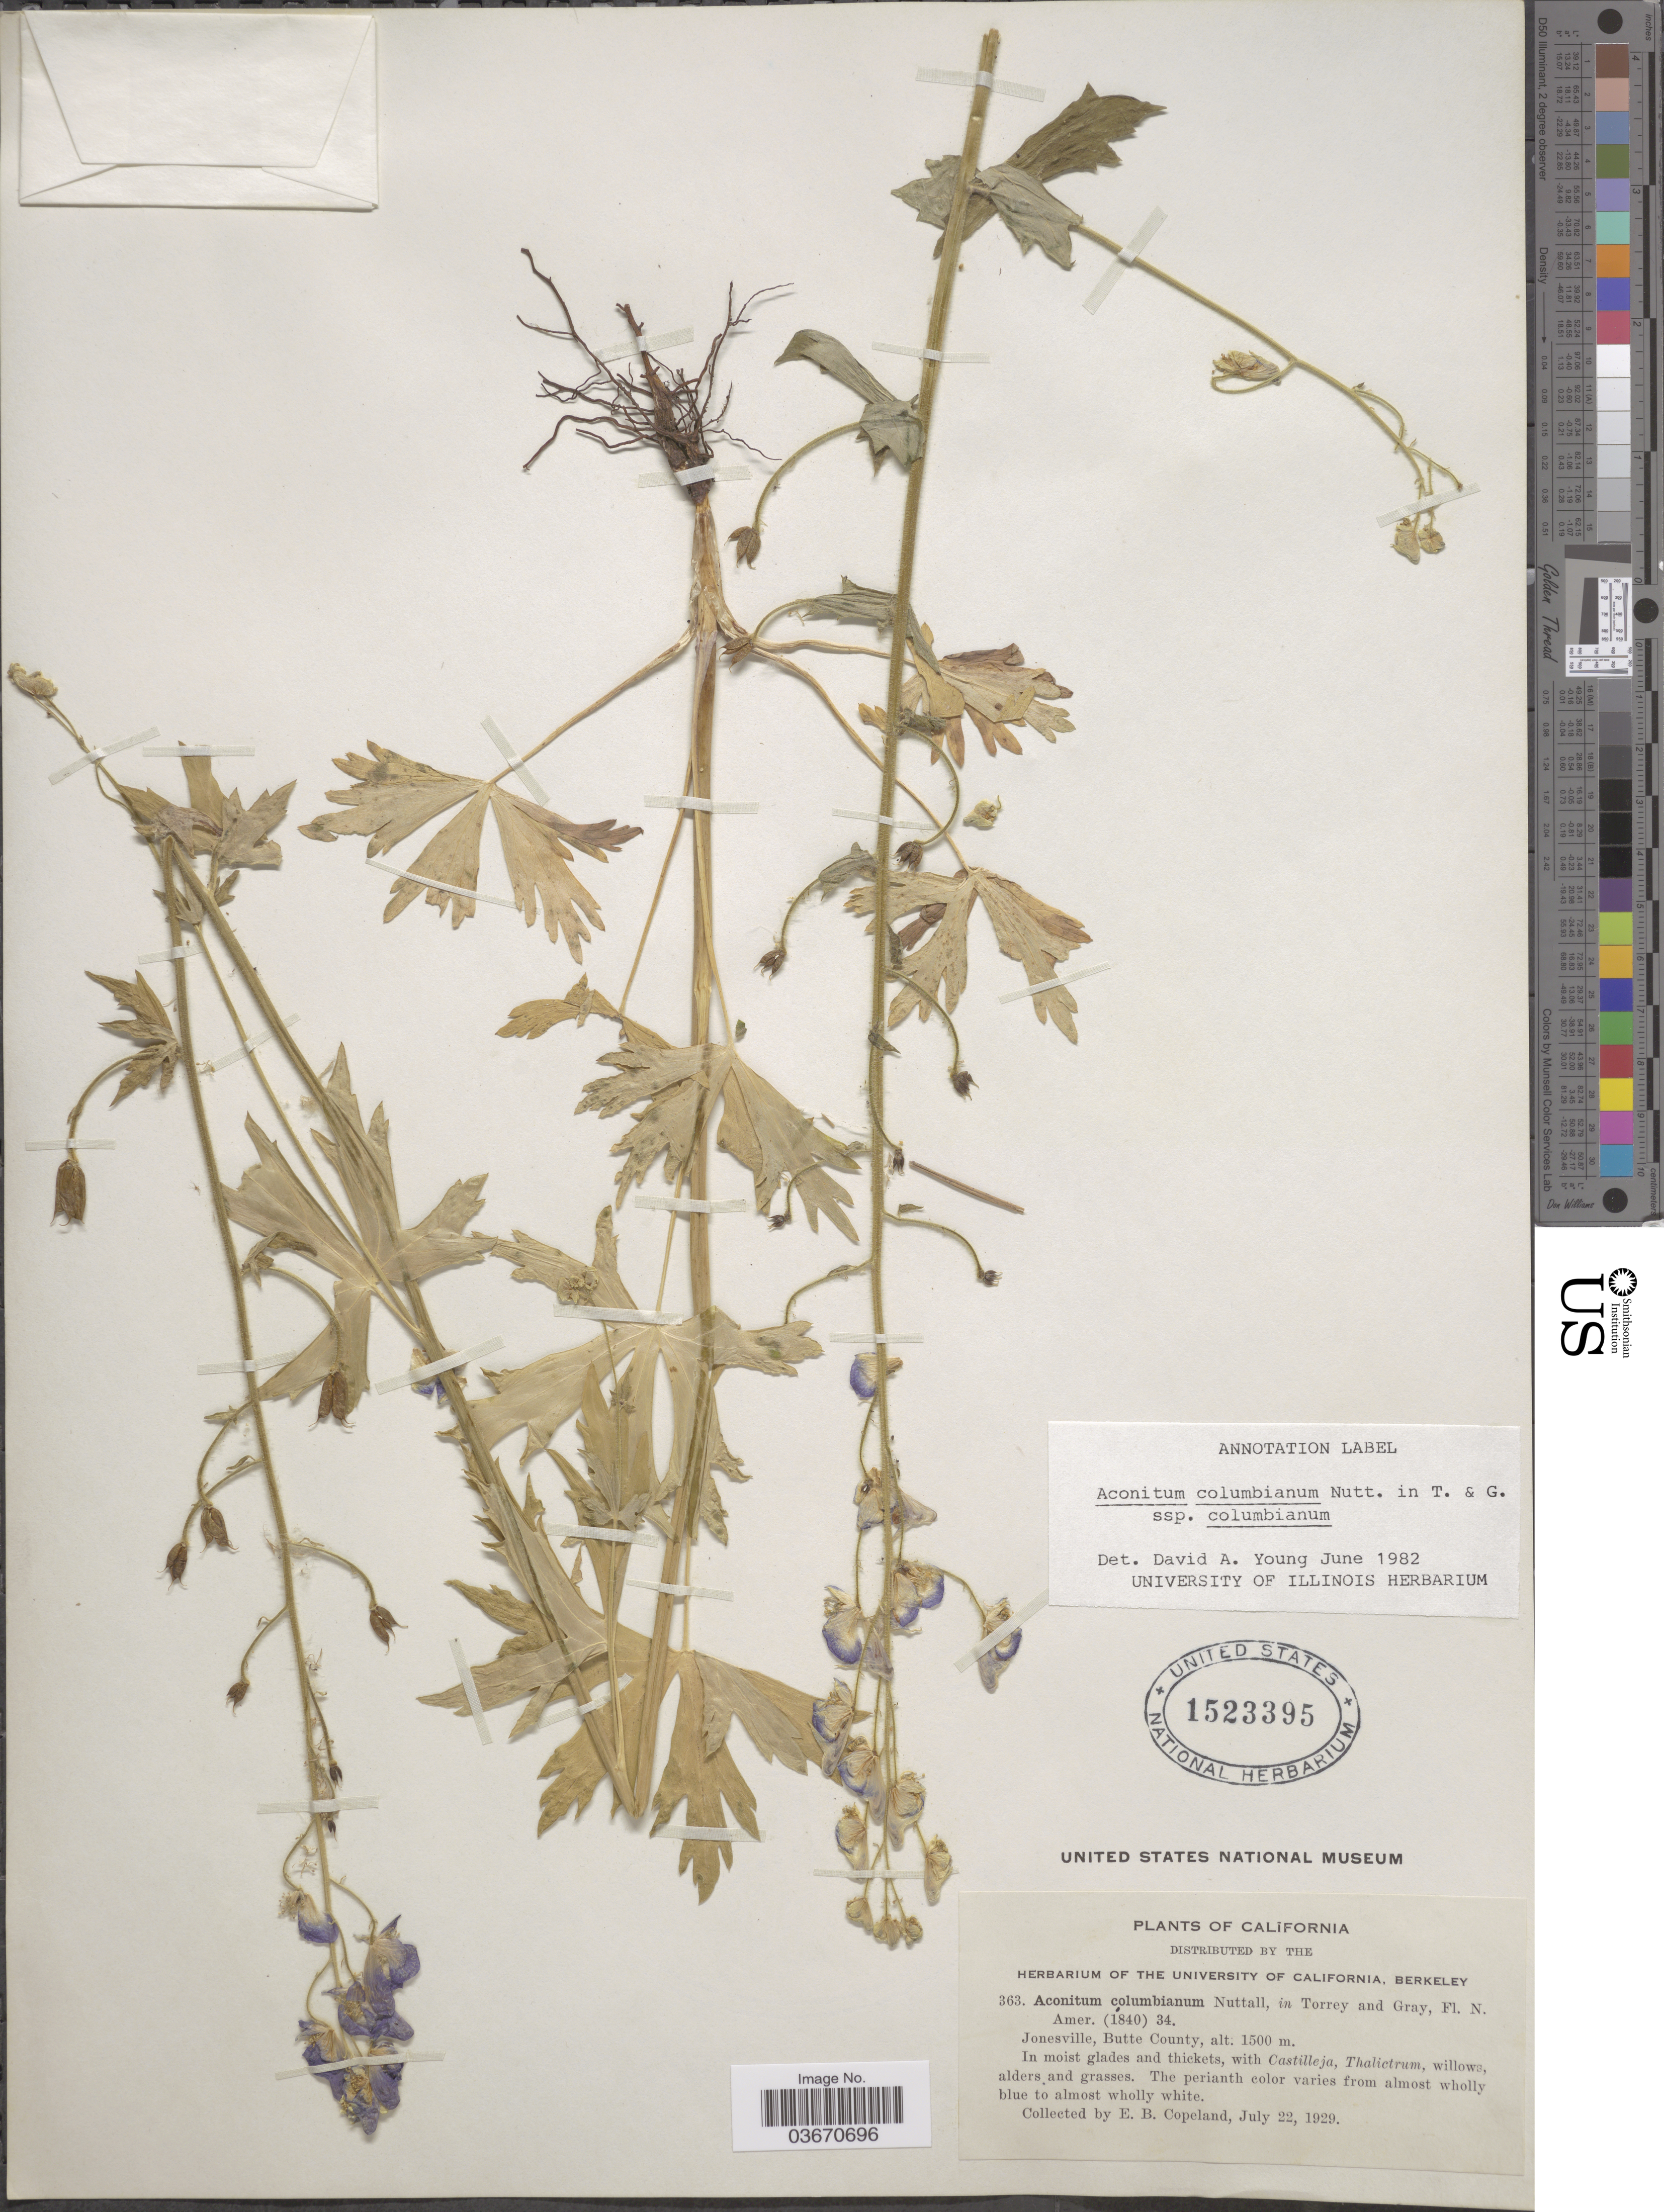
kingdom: Plantae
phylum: Tracheophyta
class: Magnoliopsida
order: Ranunculales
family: Ranunculaceae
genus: Aconitum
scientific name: Aconitum columbianum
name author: Nutt.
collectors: E. B. Copeland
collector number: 363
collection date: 1929-07-22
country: United States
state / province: California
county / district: Butte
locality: Jonesville, Butte County.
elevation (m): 1500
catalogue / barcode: US 1523395